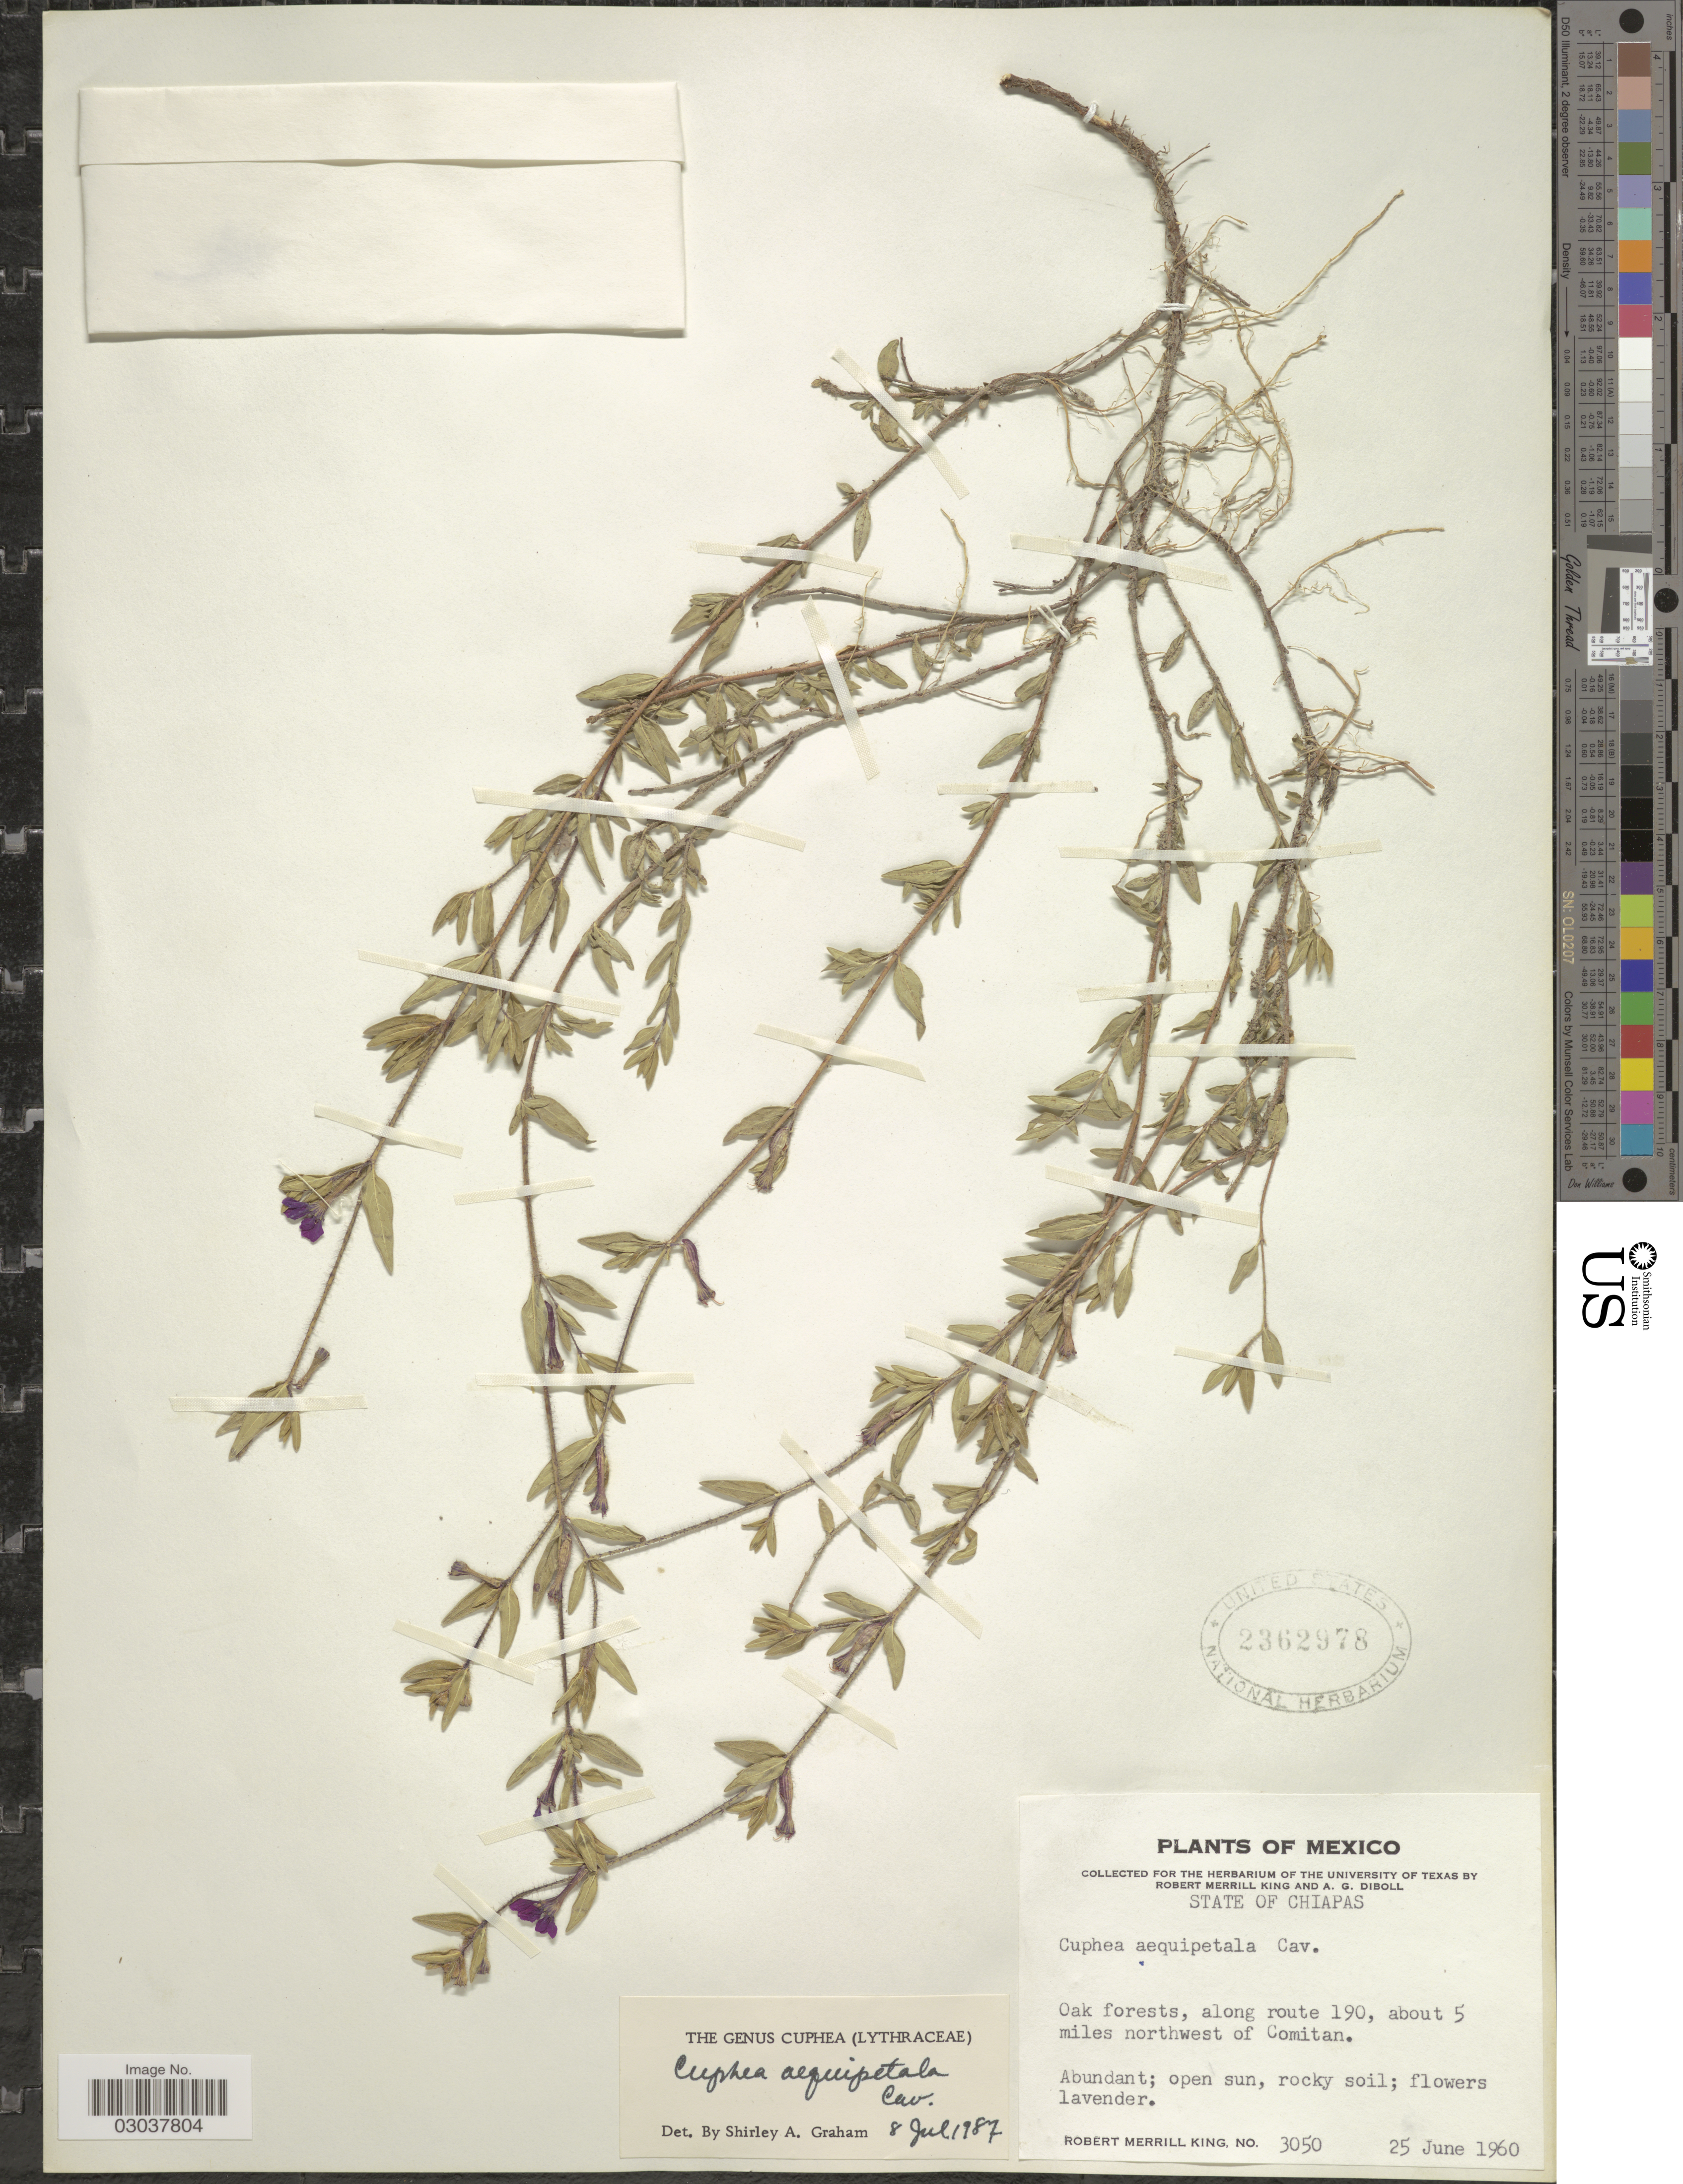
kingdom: Plantae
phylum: Tracheophyta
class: Magnoliopsida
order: Myrtales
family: Lythraceae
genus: Cuphea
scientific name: Cuphea aequipetala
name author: Cav.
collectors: R. M. King & A. Diboll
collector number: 3050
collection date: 1960-06-25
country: Mexico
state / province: Chiapas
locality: Oak forests, along route 190, about 5 miles northwest of Comitan.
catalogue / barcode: US 2362978